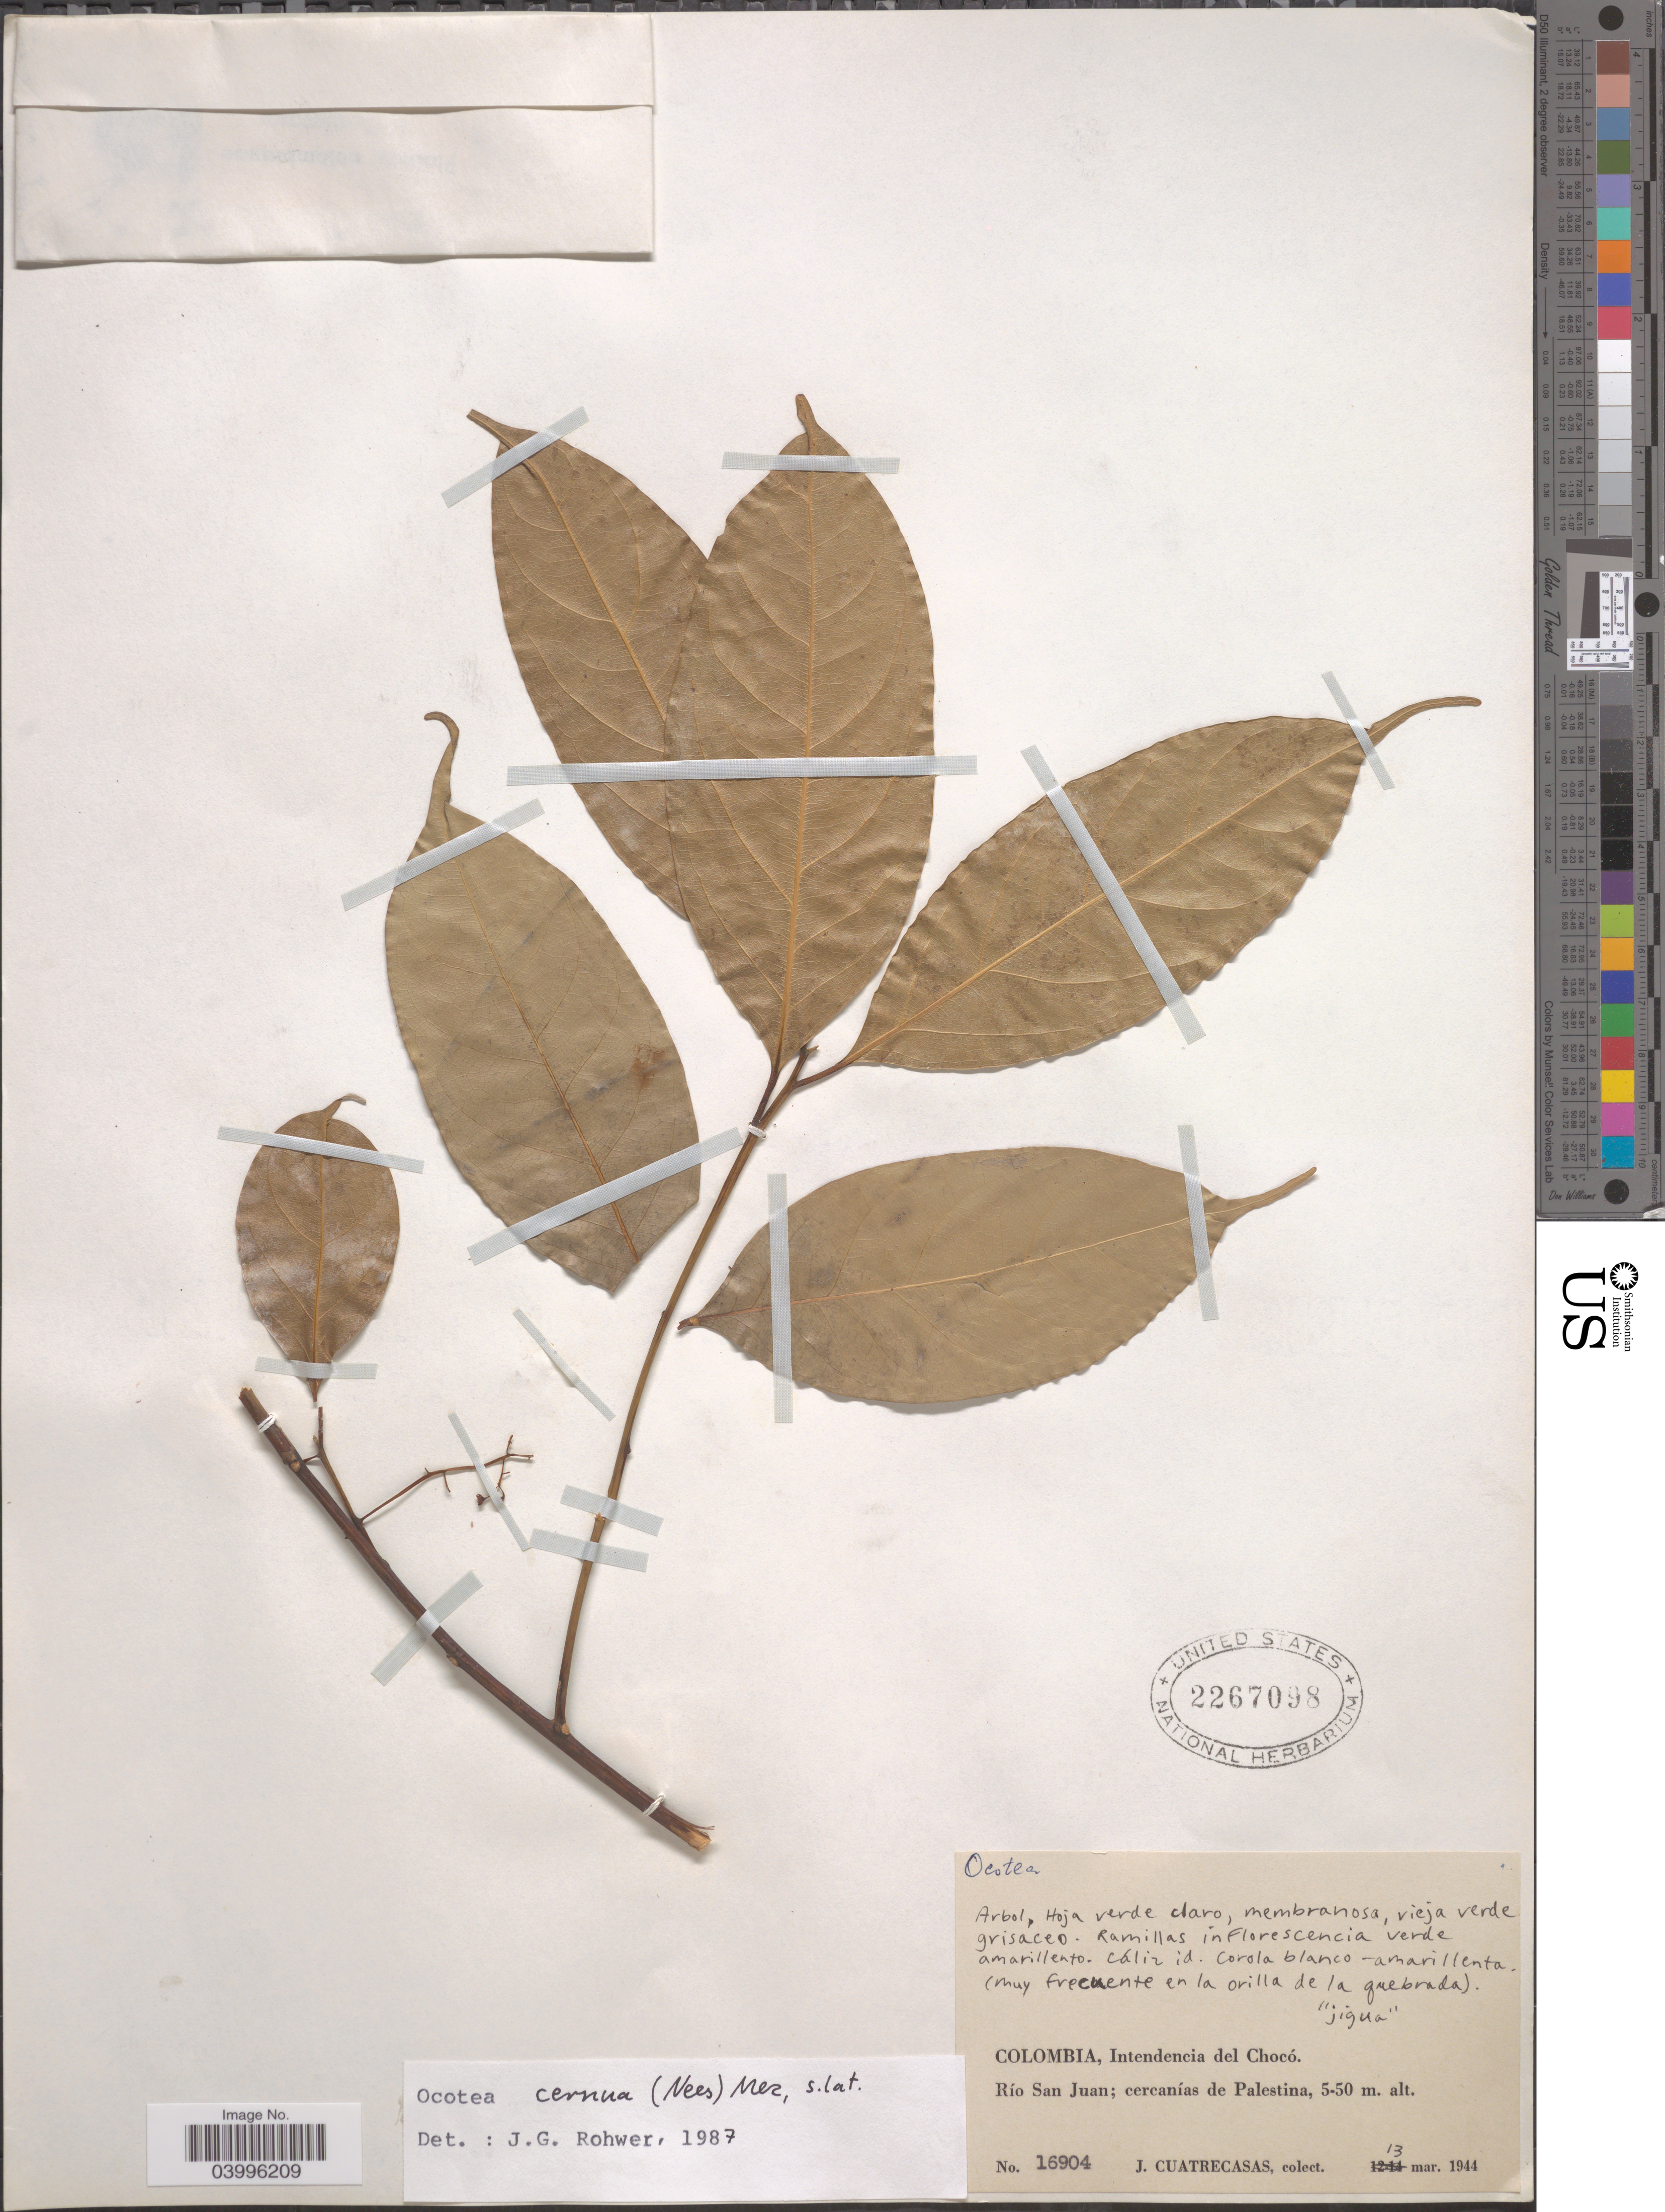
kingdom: Plantae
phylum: Tracheophyta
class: Magnoliopsida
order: Laurales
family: Lauraceae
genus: Ocotea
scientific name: Ocotea cernua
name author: (Nees) Mez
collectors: J. Cuatrecasas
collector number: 16904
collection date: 1944-03-13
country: Colombia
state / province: Chocó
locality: Intendencia del Chocó. Río San Juan; cercanías de Palestina.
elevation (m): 5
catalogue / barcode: US 2267098